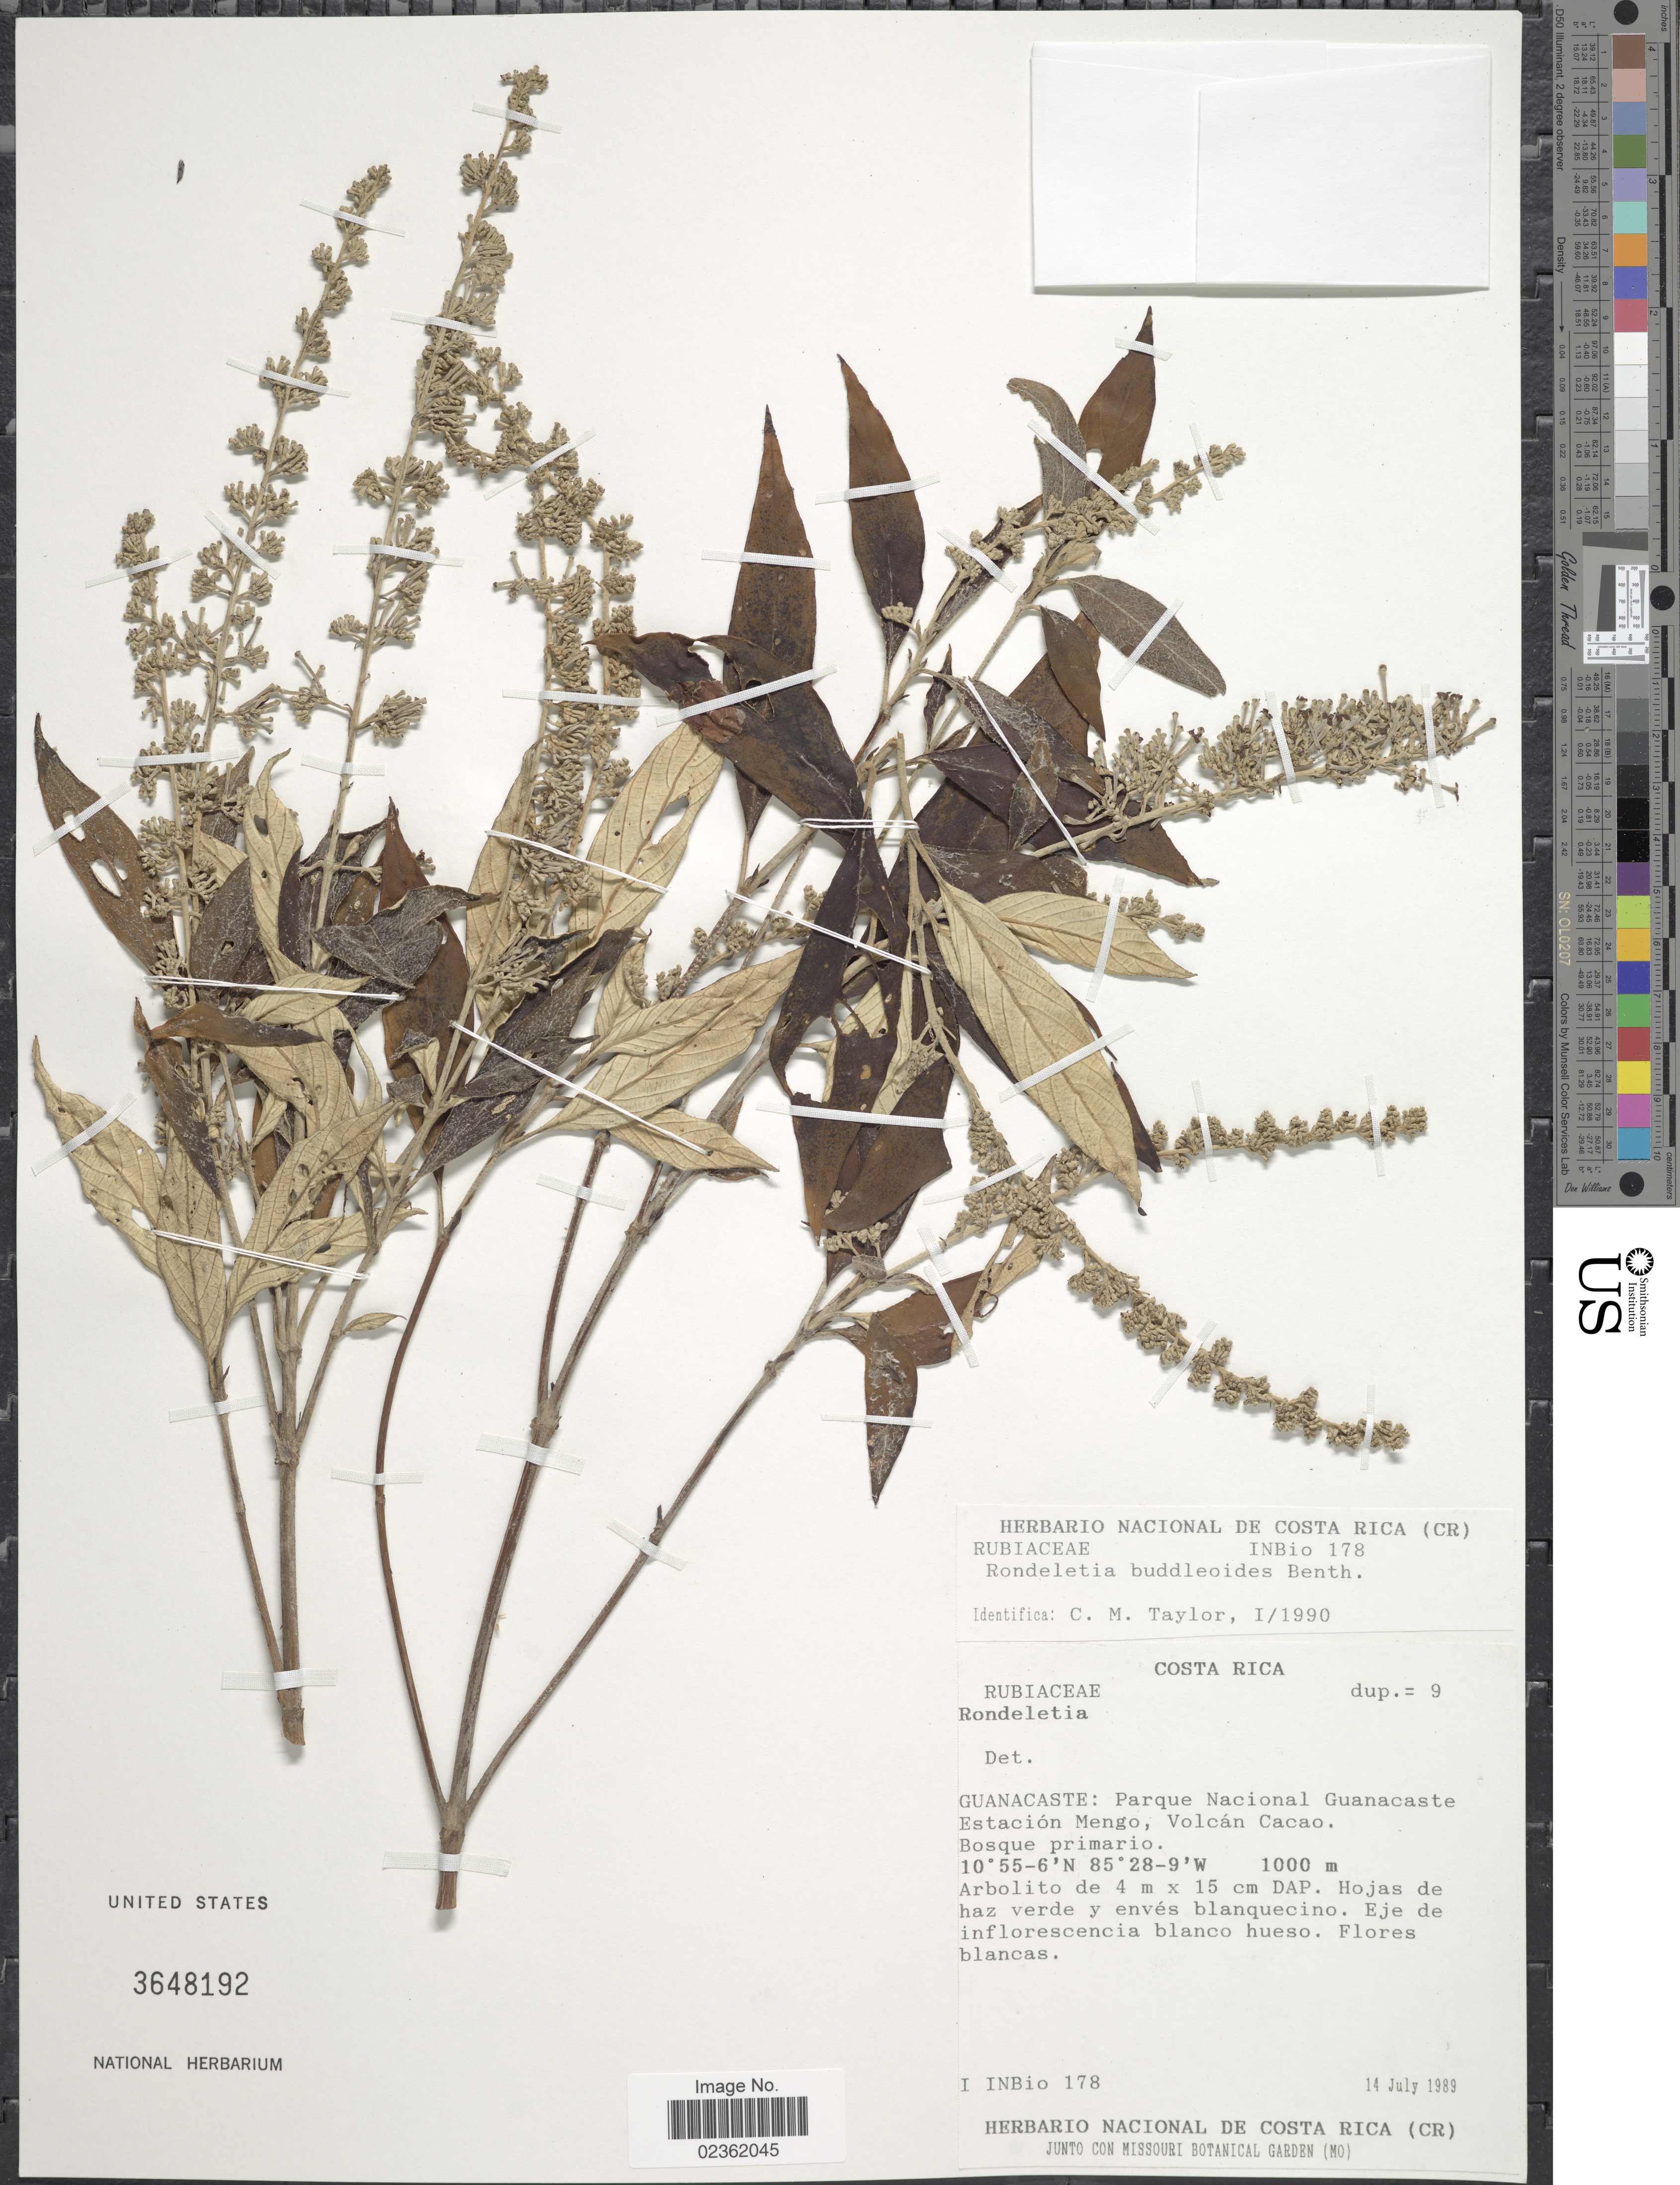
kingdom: Plantae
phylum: Tracheophyta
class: Magnoliopsida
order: Gentianales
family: Rubiaceae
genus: Rondeletia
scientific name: Rondeletia buddleioides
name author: Benth.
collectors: Museo Nacional de Costa Rica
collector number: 178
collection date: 1989-07-14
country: Costa Rica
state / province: Guanacaste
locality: Parque Nacional Guanacaste Estacion Mengo, Volcan Cacao.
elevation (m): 1000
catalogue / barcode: US 3648192